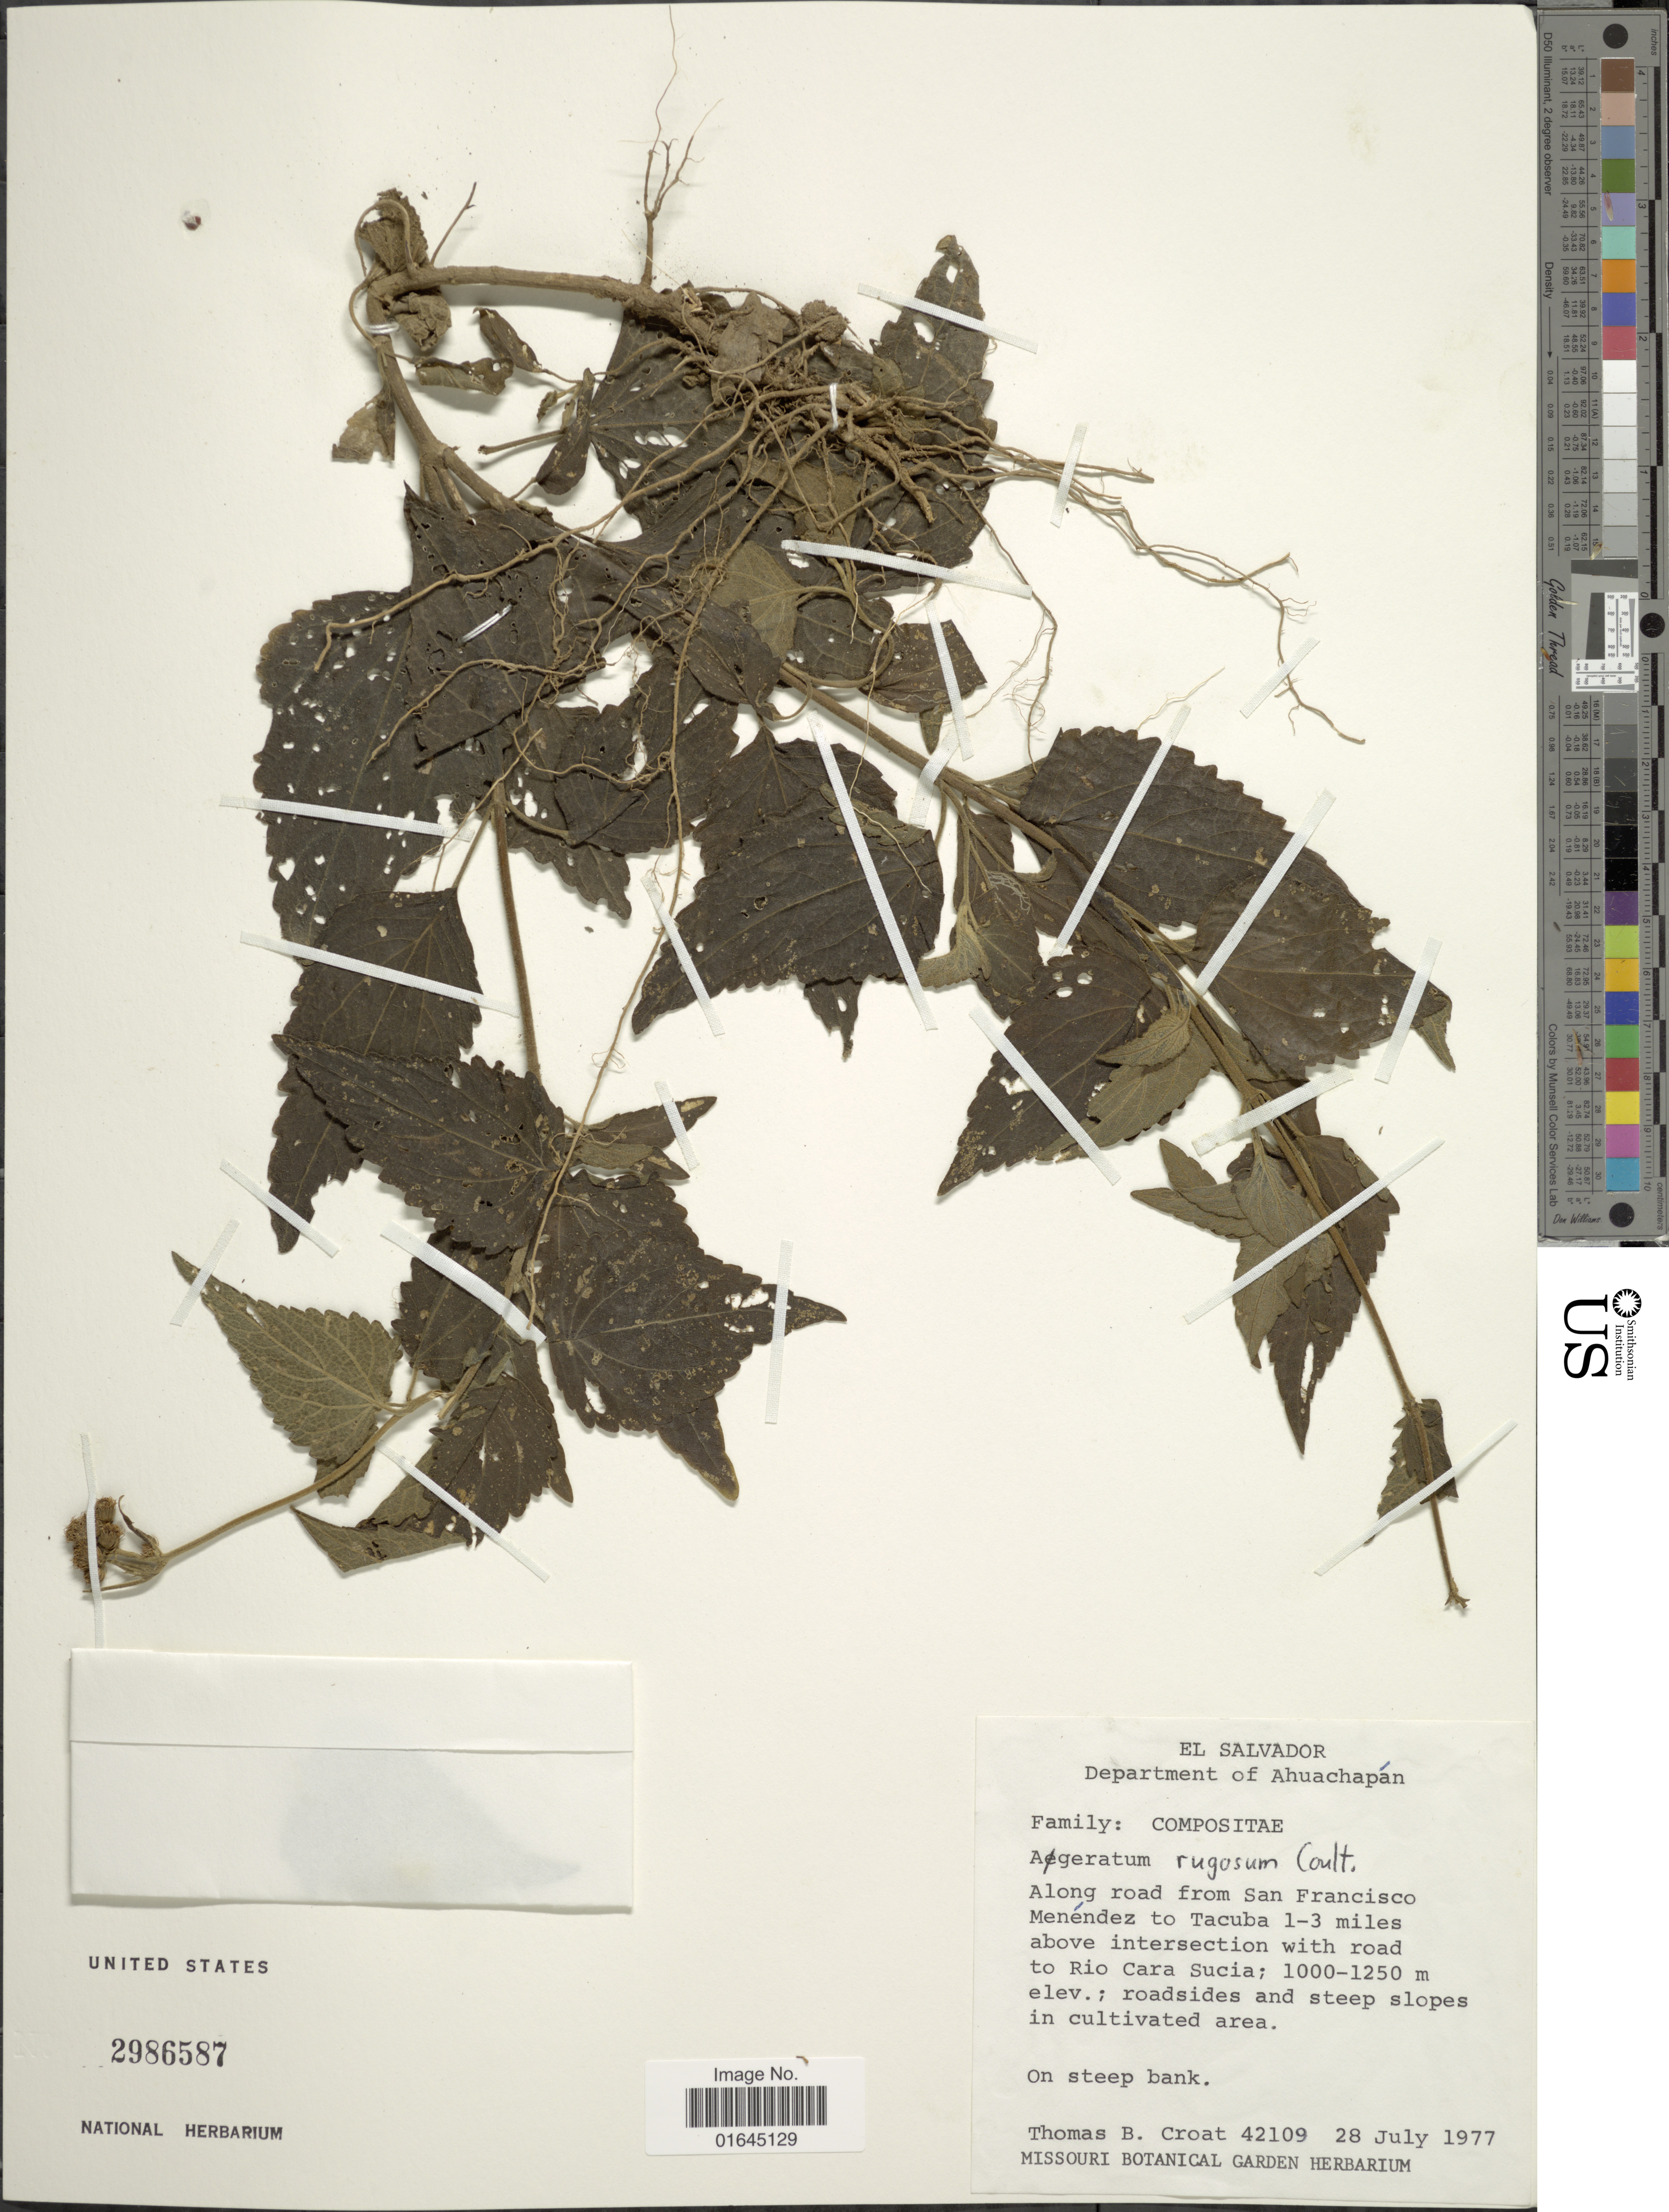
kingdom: Plantae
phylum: Tracheophyta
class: Magnoliopsida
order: Asterales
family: Asteraceae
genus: Ageratum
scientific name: Ageratum rugosum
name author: J.M. Coult.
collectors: T. B. Croat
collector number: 42109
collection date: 1977-07-28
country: El Salvador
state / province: Ahuachapan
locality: Department of Ahuachapán, along road from San Francisco Menéndez to Tacuba 1-3 miles above intersection with road to Rio Carca Sucia.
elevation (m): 1000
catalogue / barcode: US 2986587